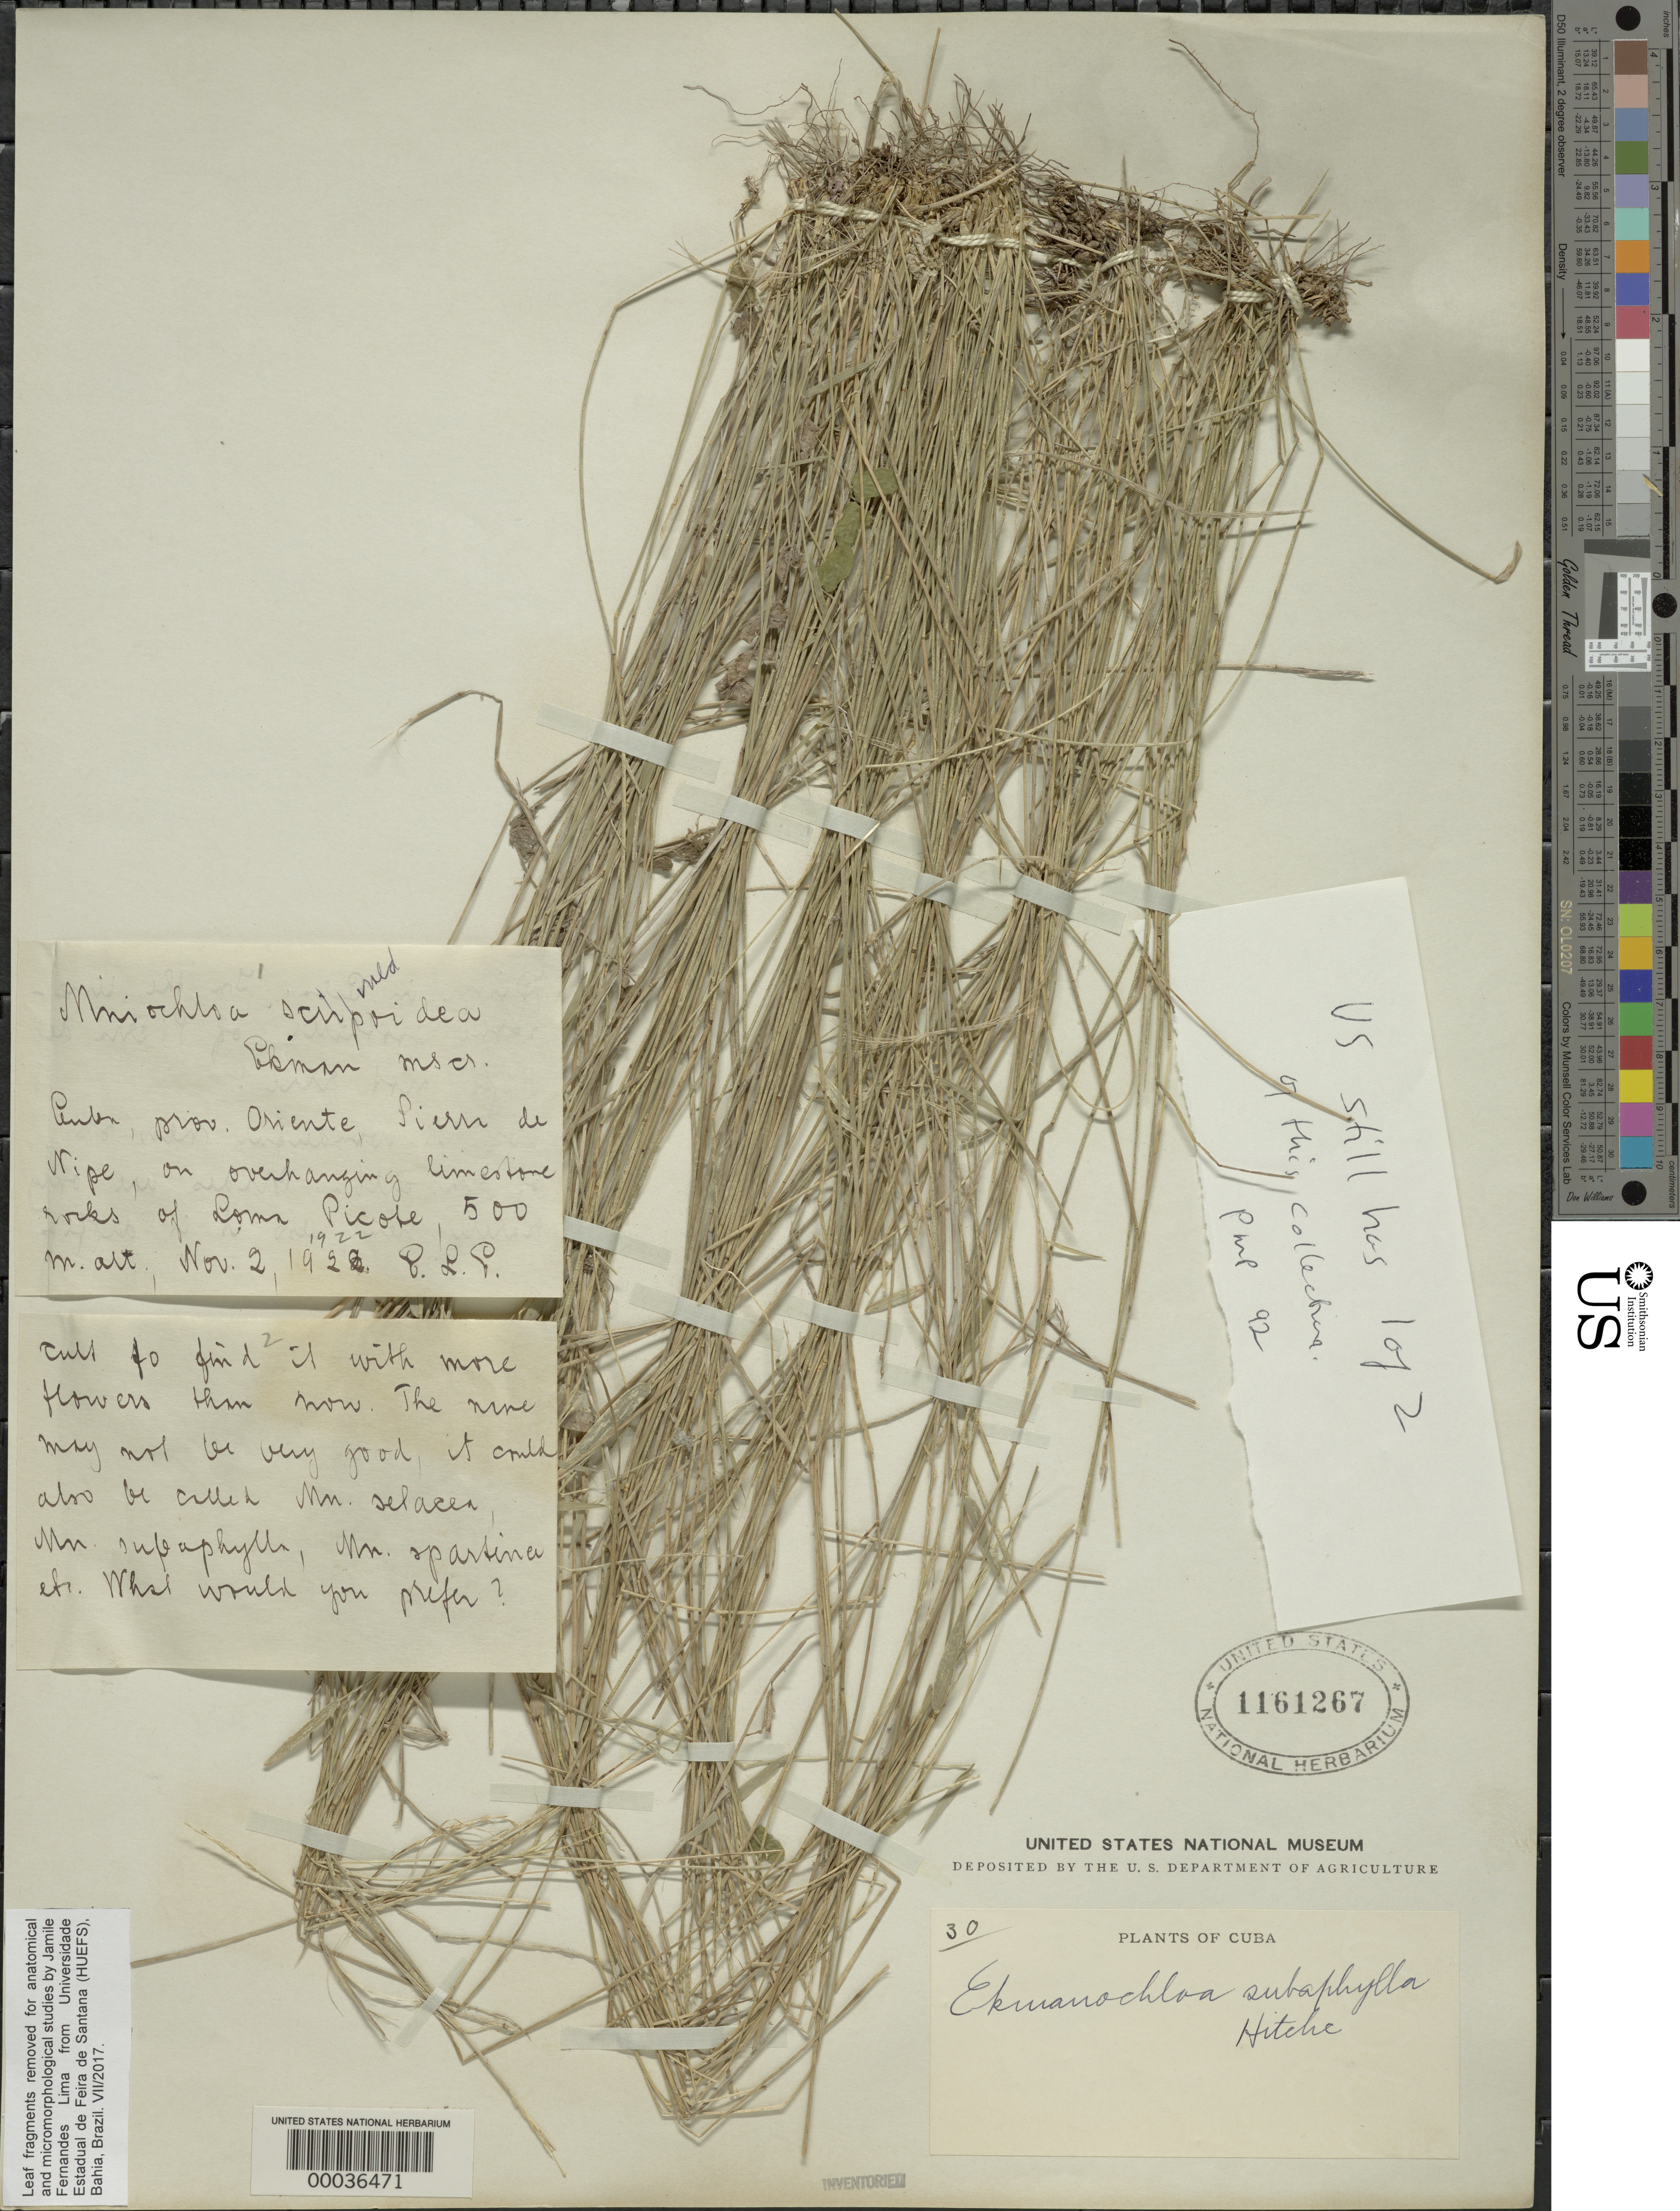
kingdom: Plantae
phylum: Tracheophyta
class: Liliopsida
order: Poales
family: Poaceae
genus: Ekmanochloa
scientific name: Ekmanochloa subaphylla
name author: Hitchc.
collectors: E. L. Ekman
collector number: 30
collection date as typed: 02 Nov 1922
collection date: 1922-11-02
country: Cuba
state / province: Oriente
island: Greater Antilles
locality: Sierra de nipe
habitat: Limestone hocks of loma picose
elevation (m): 500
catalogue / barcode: US 1161267